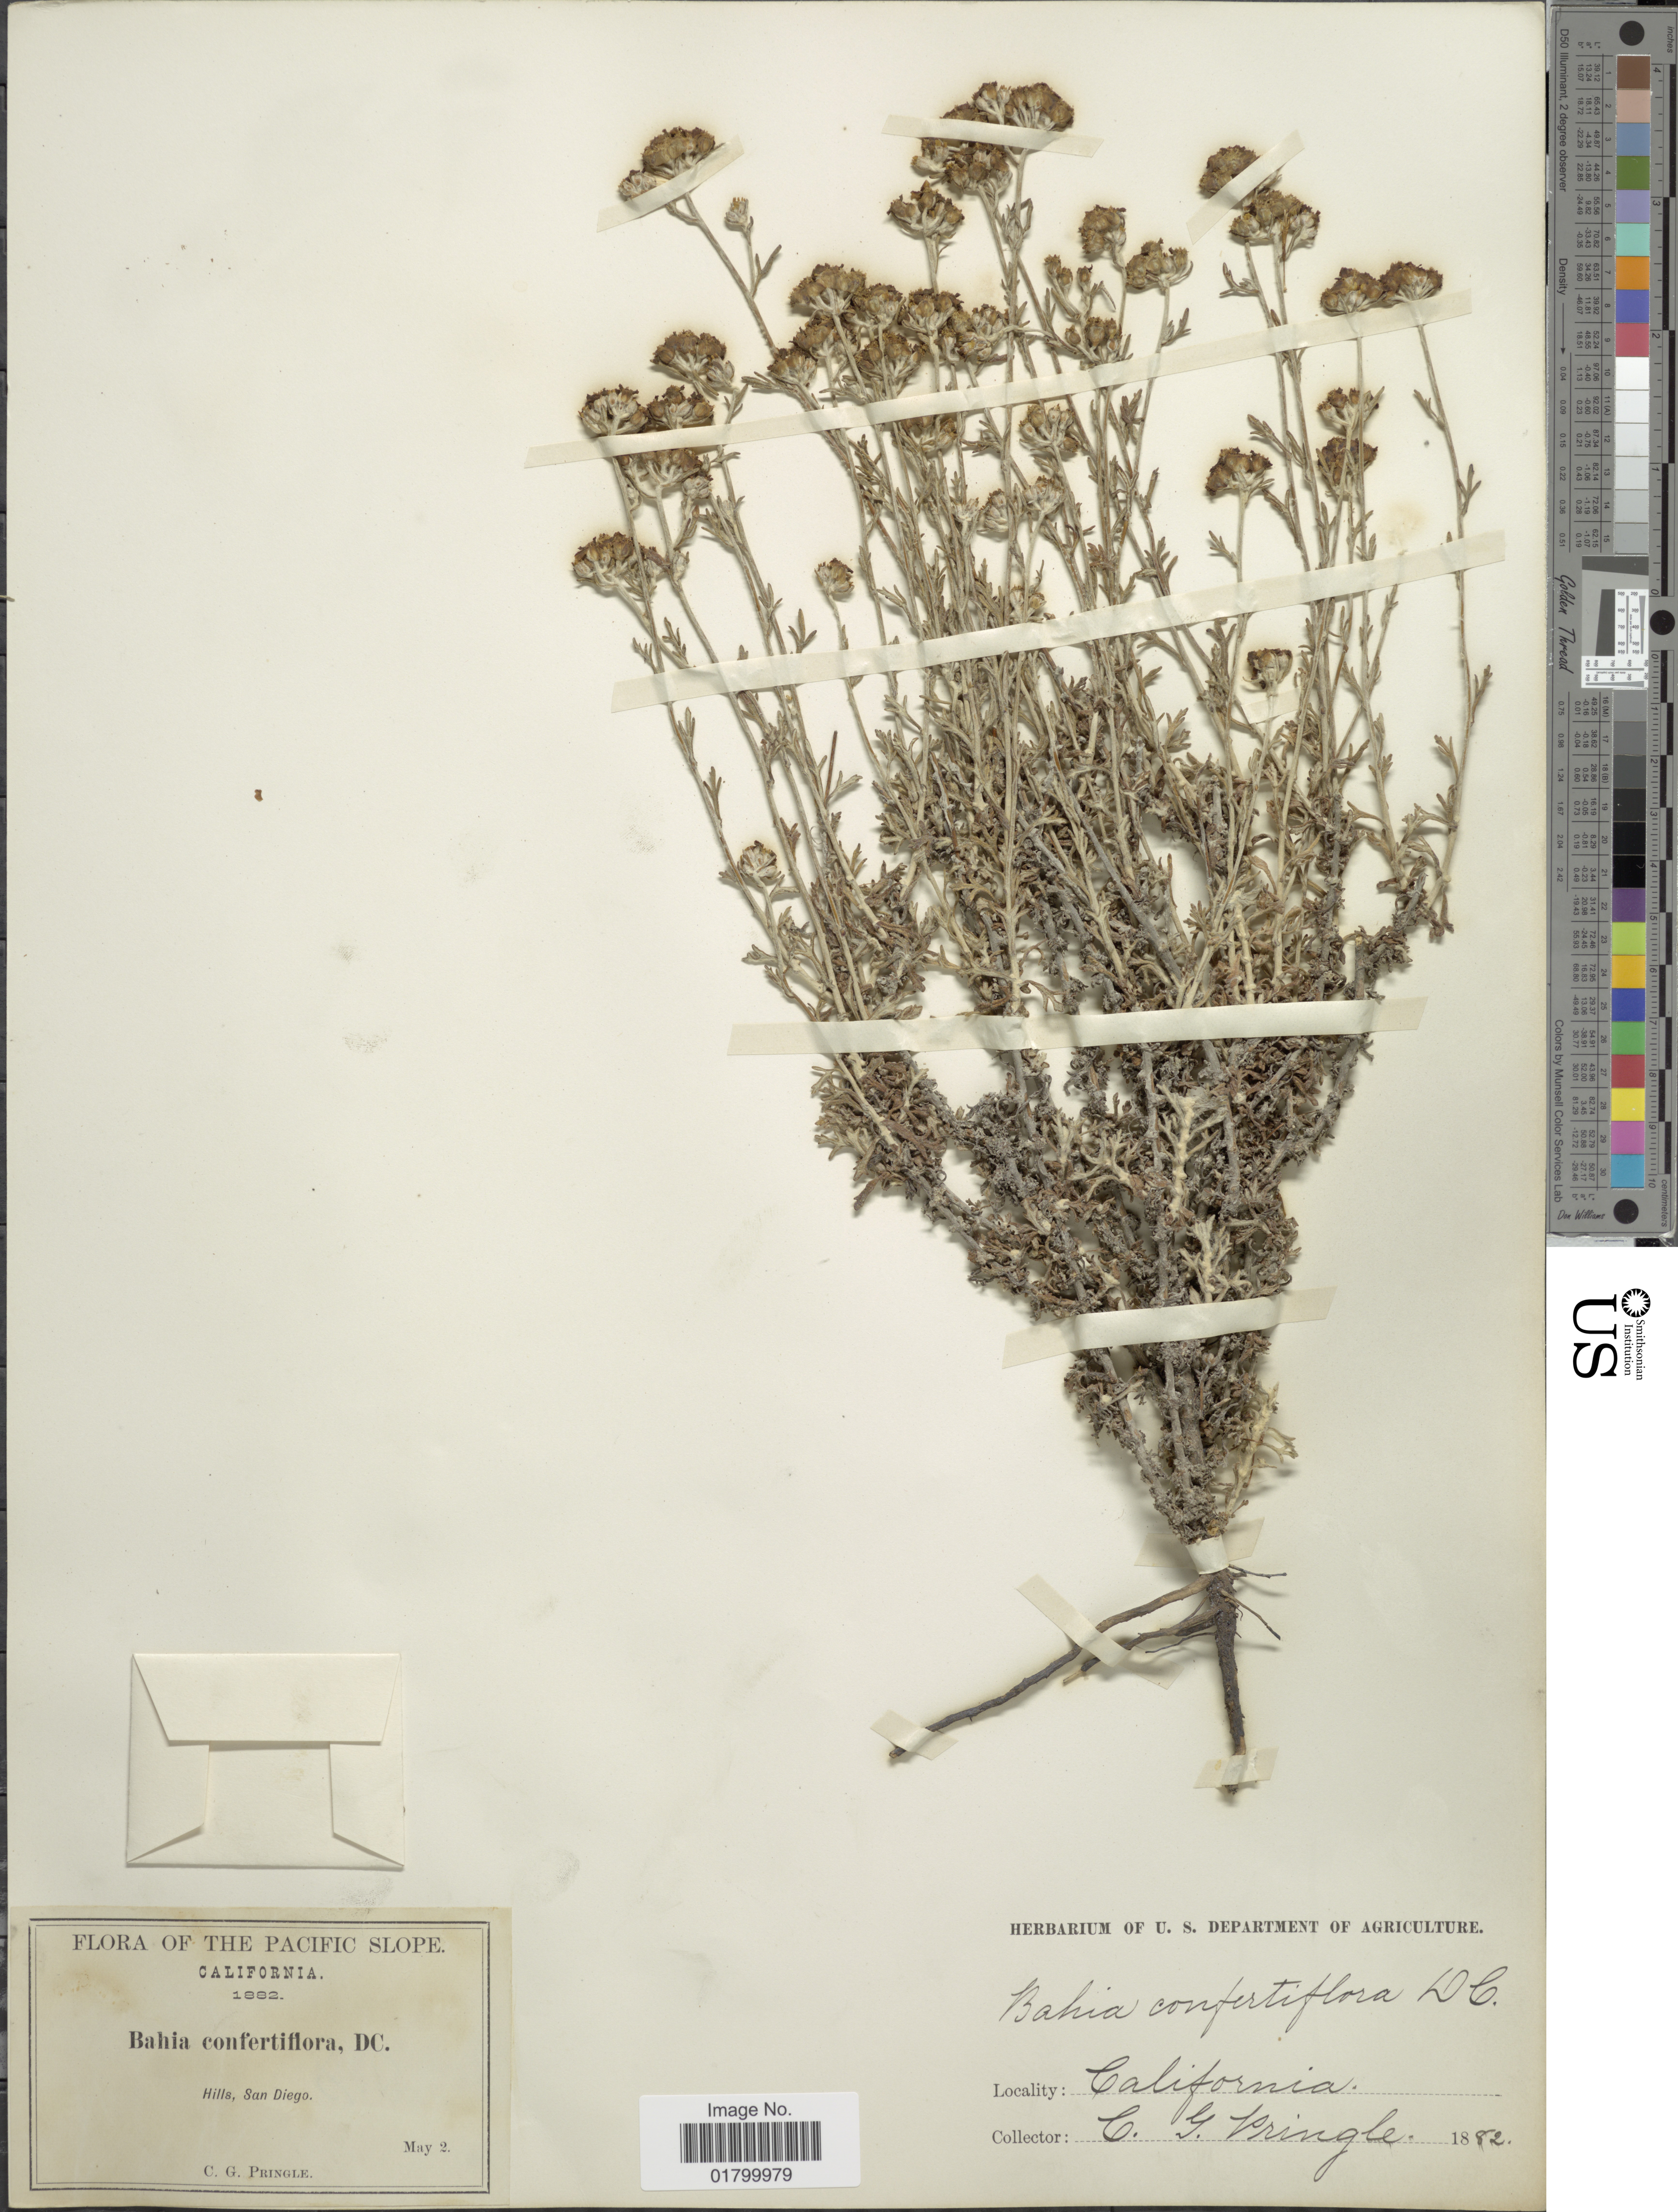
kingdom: Plantae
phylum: Tracheophyta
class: Magnoliopsida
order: Asterales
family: Asteraceae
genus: Eriophyllum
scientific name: Eriophyllum confertiflorum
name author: (DC.) A. Gray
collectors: C. G. Pringle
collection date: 1882-05-02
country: United States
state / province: California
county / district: San Diego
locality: The Pacific Slope, California, Hills, San Diego